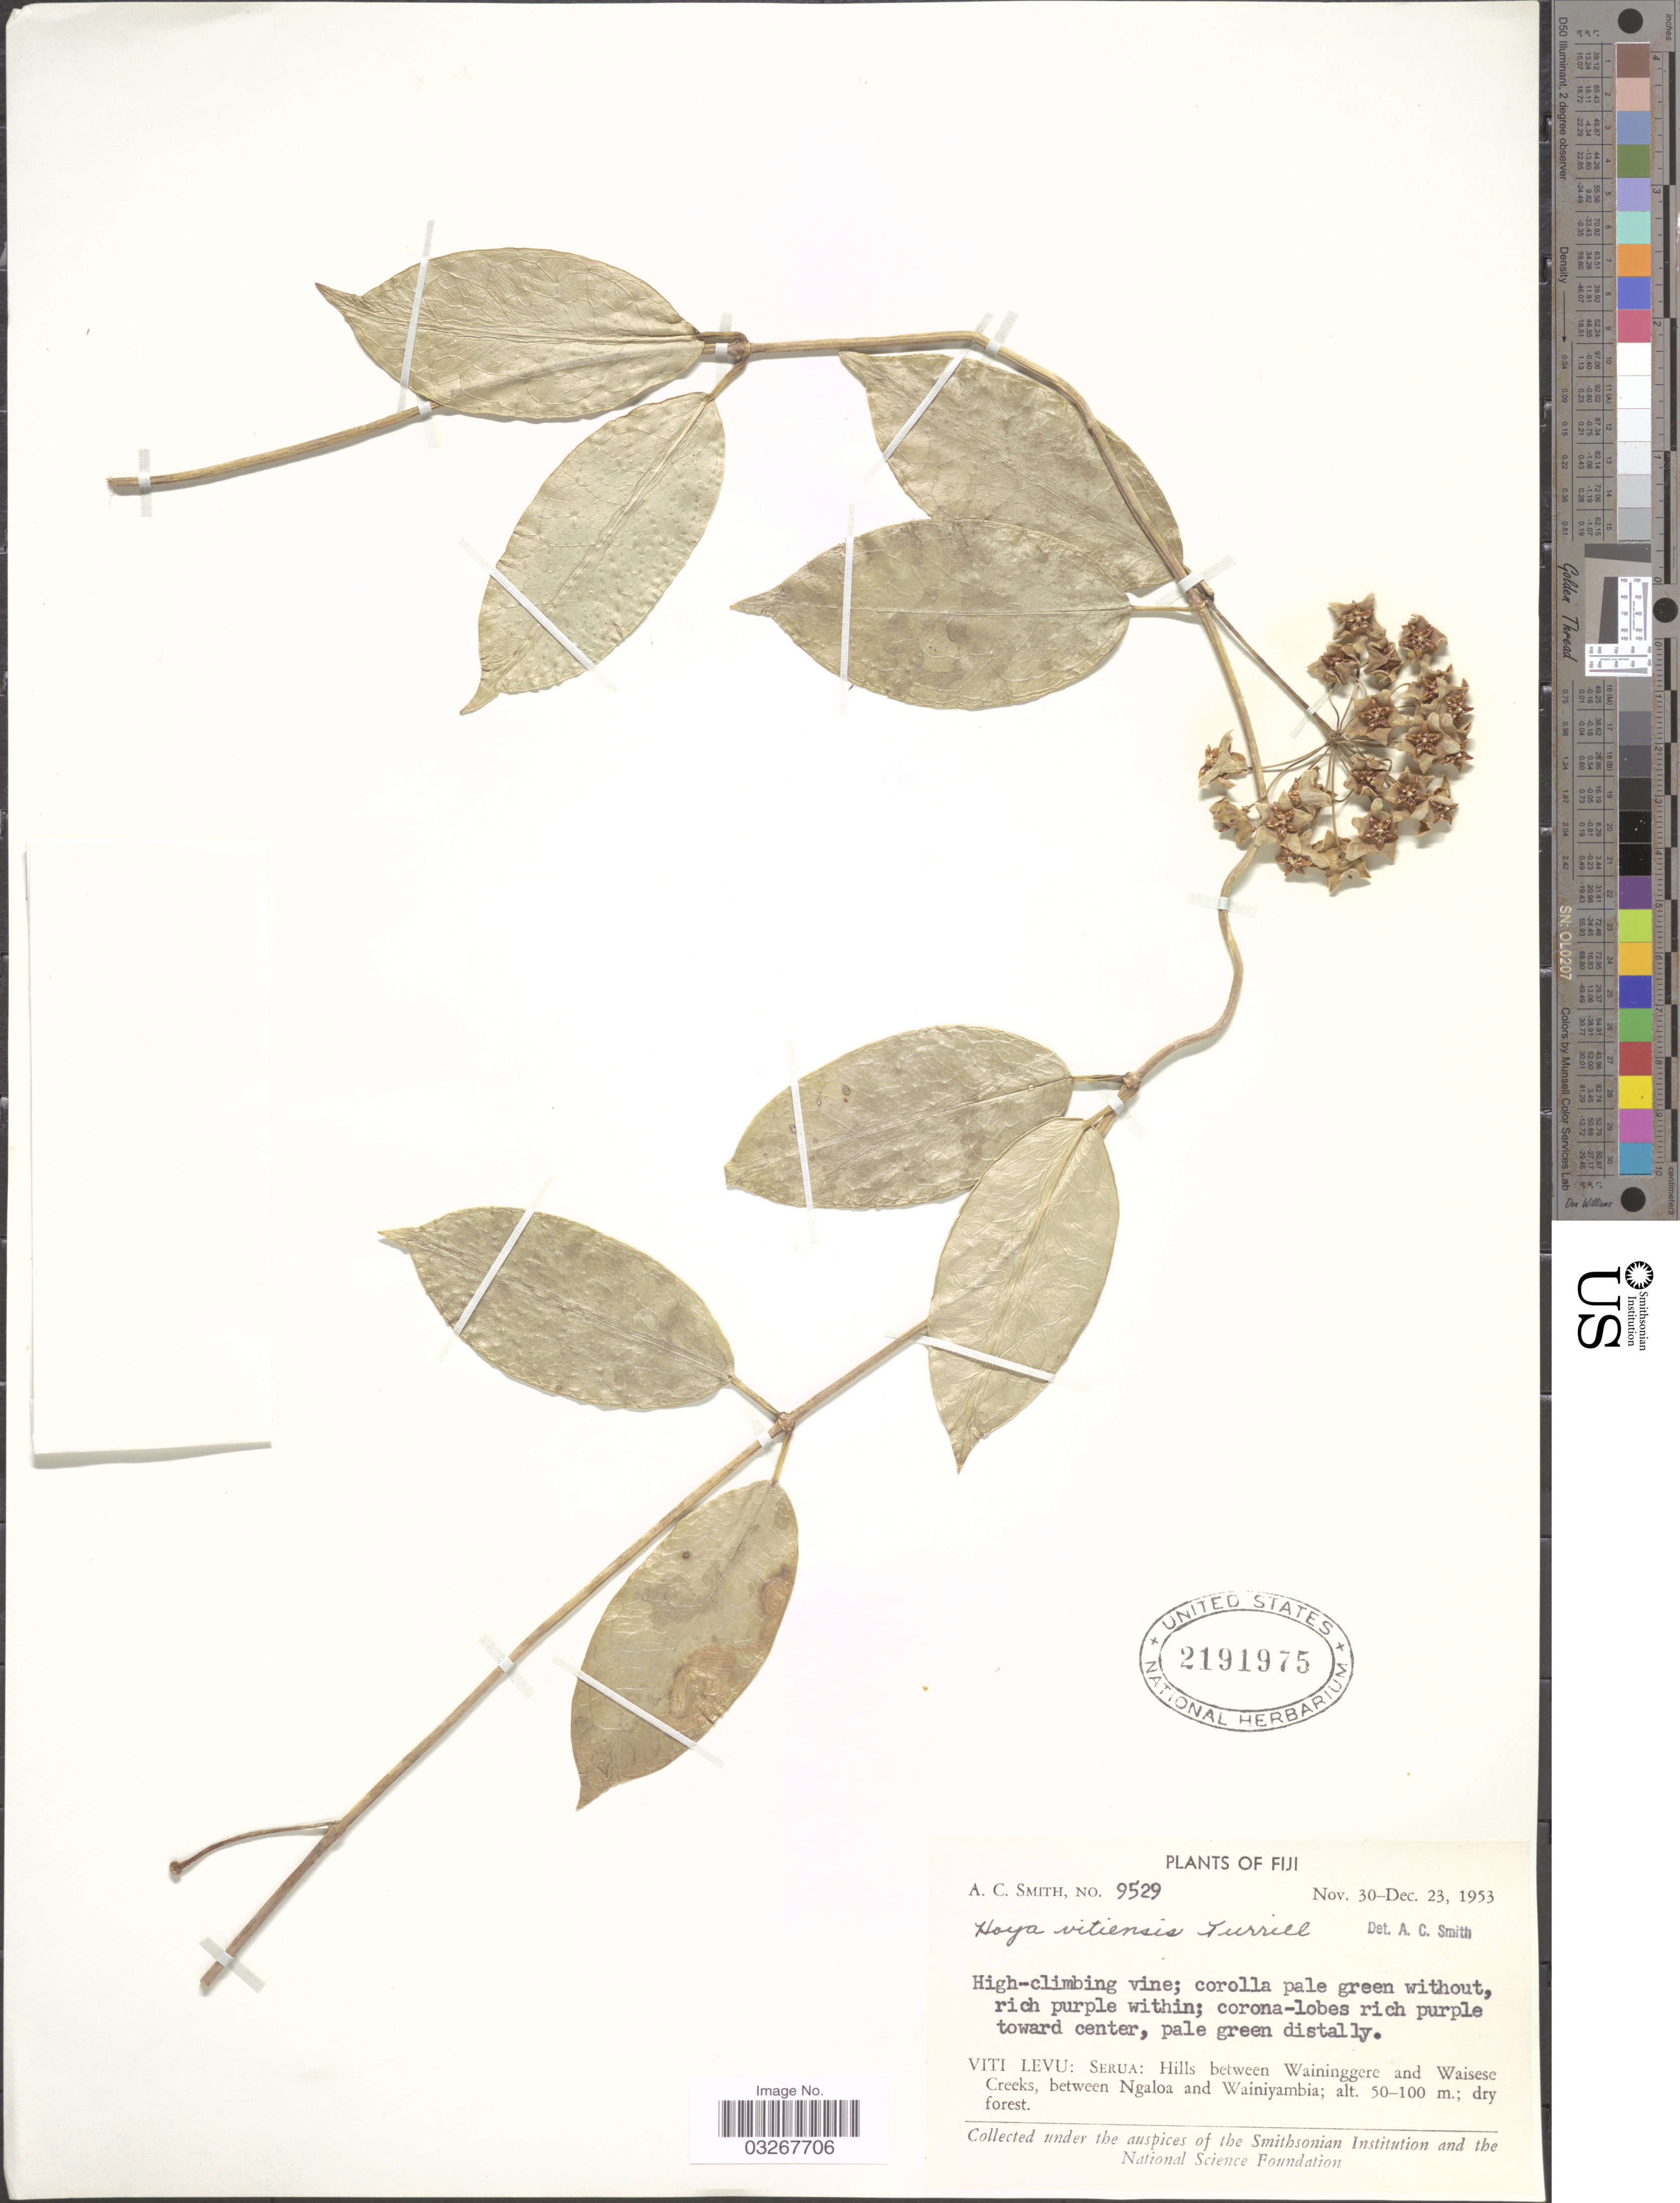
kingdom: Plantae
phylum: Tracheophyta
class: Magnoliopsida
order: Gentianales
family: Apocynaceae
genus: Hoya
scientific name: Hoya vitiensis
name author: Turrill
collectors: A. C. Smith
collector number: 9529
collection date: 1953-11-30/1953-12-23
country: Fiji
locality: Viti Levu: Serua: Hills between Waininggere and Waisese Creeks, between Ngaloa and Wainiyambia.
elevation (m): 50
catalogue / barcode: US 2191975